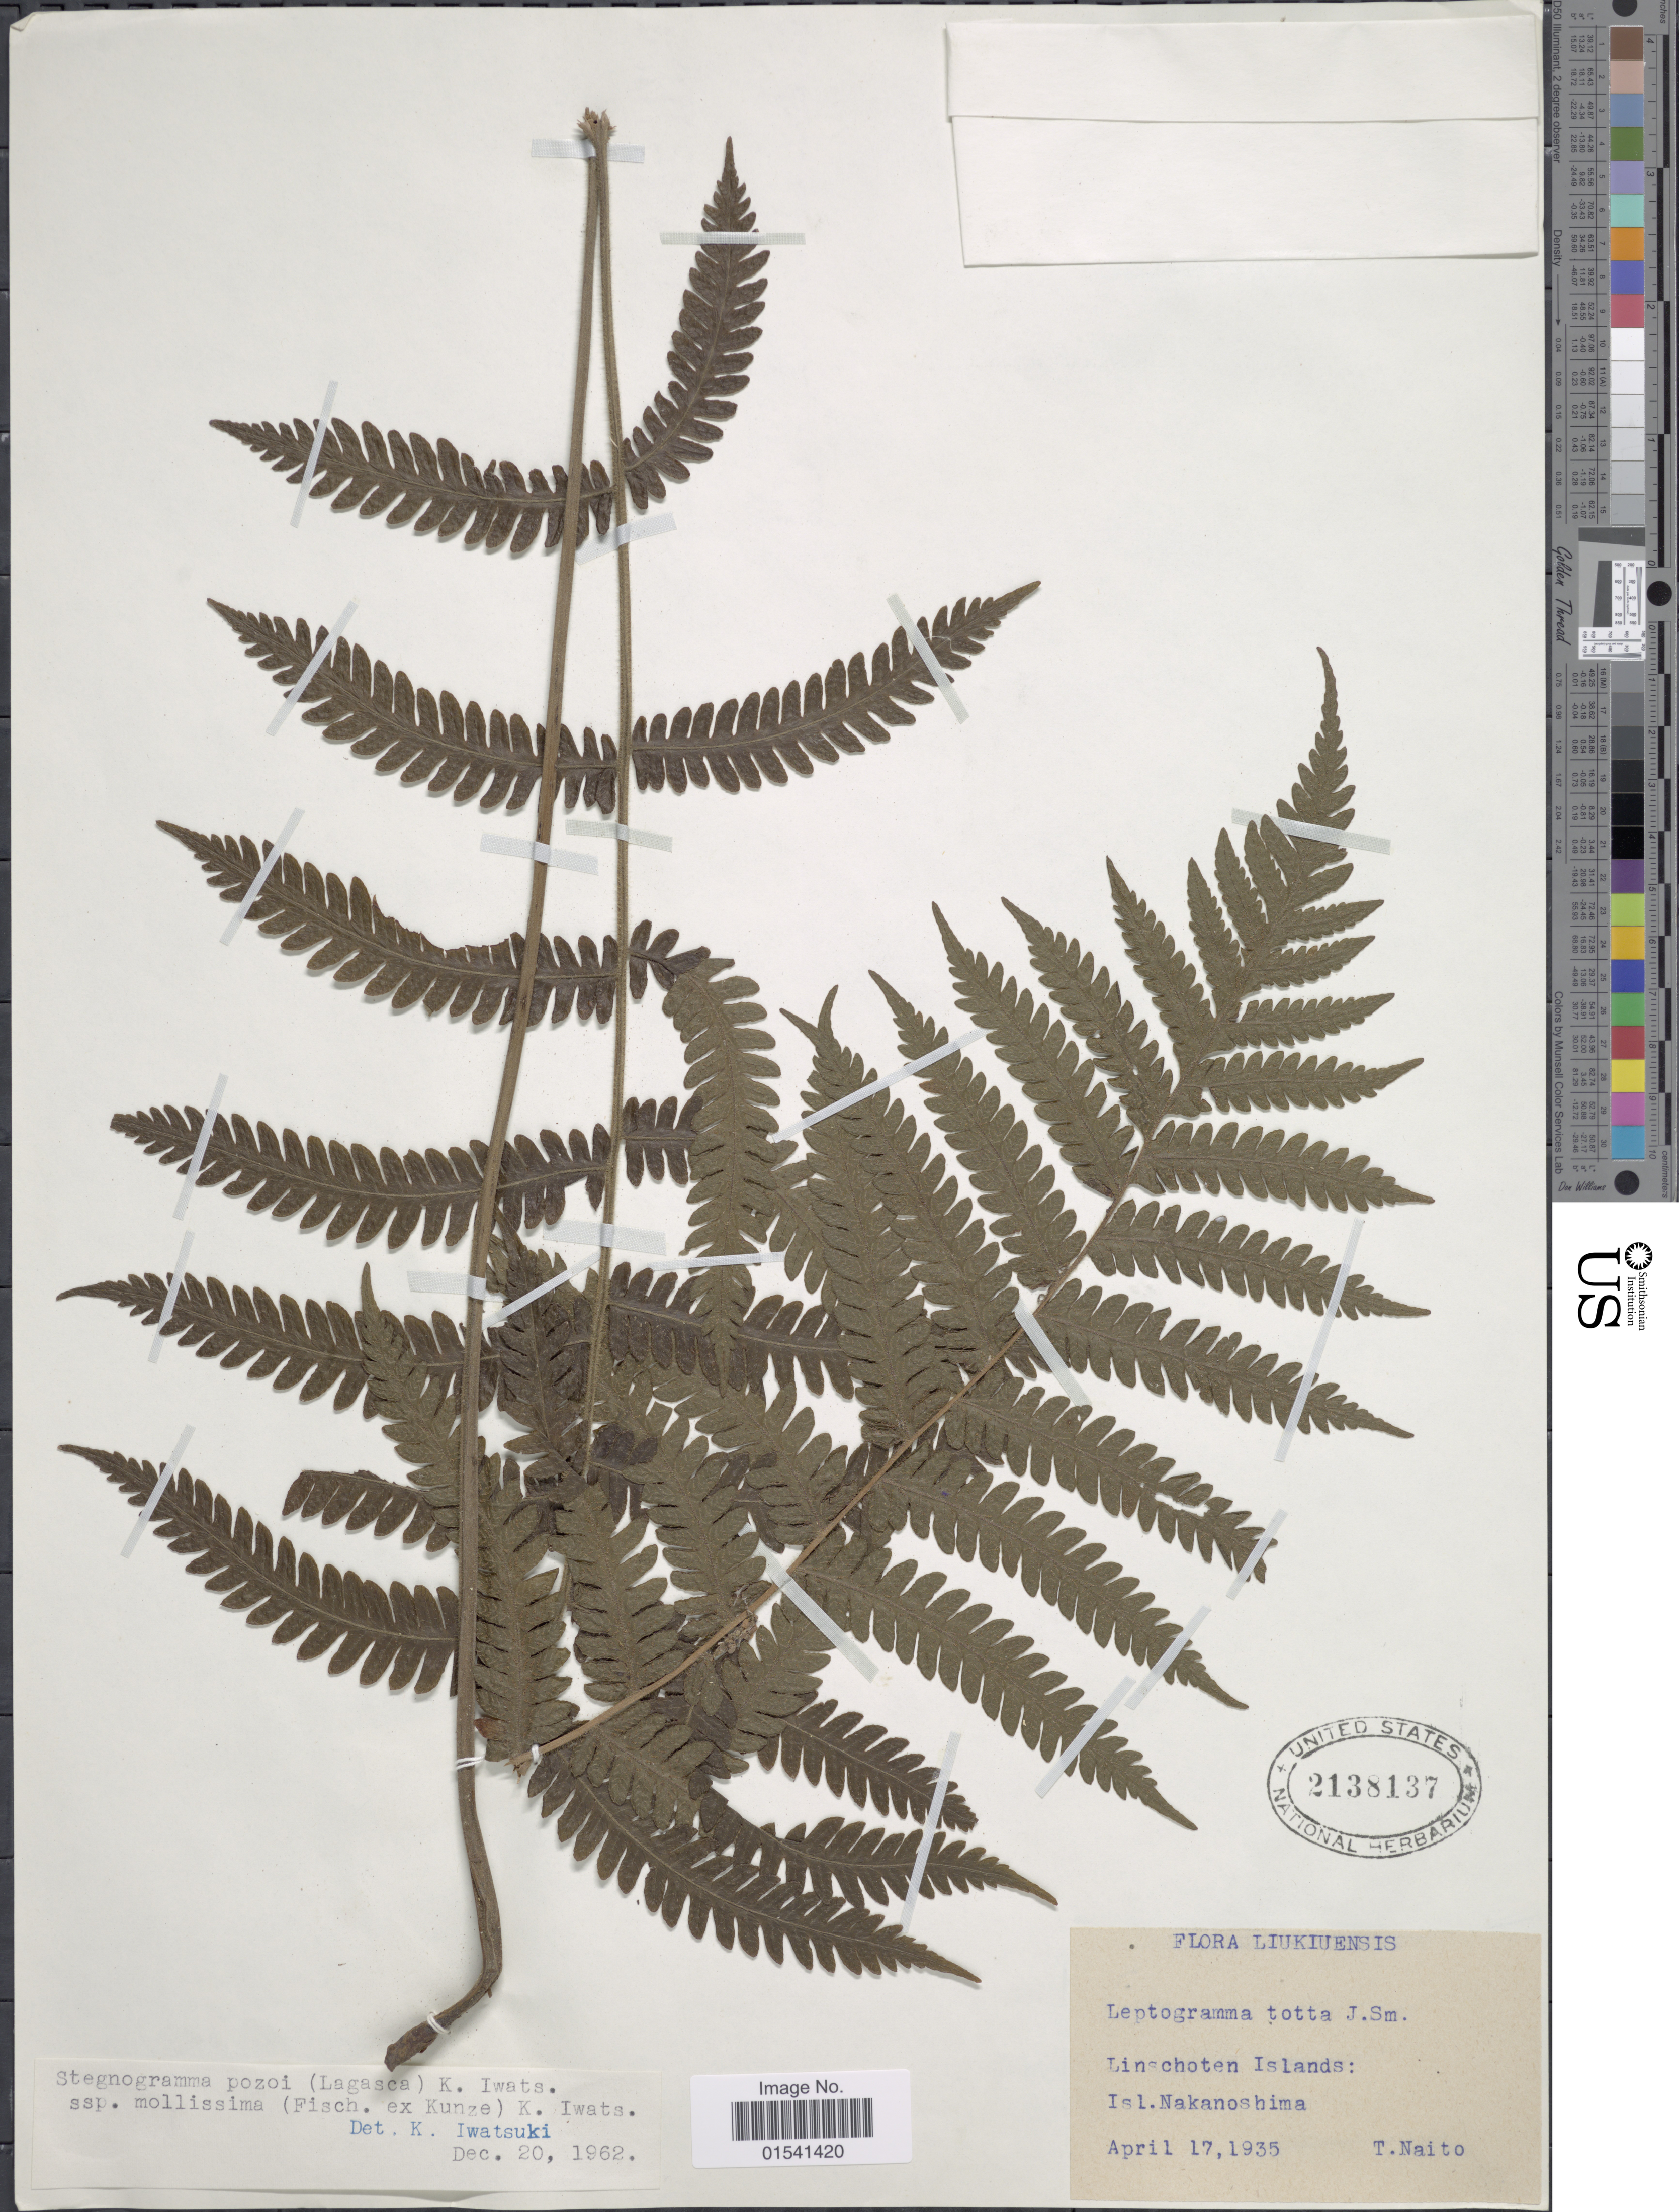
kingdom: Plantae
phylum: Tracheophyta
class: Polypodiopsida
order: Polypodiales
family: Thelypteridaceae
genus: Stegnogramma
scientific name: Stegnogramma griffithii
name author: (T. Moore) K. Iwats.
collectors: T. Naito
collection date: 1935-04-17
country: Japan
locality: Liukiuensis, Linschoten Islands: Isl. Nakanoshima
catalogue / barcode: US 2138137